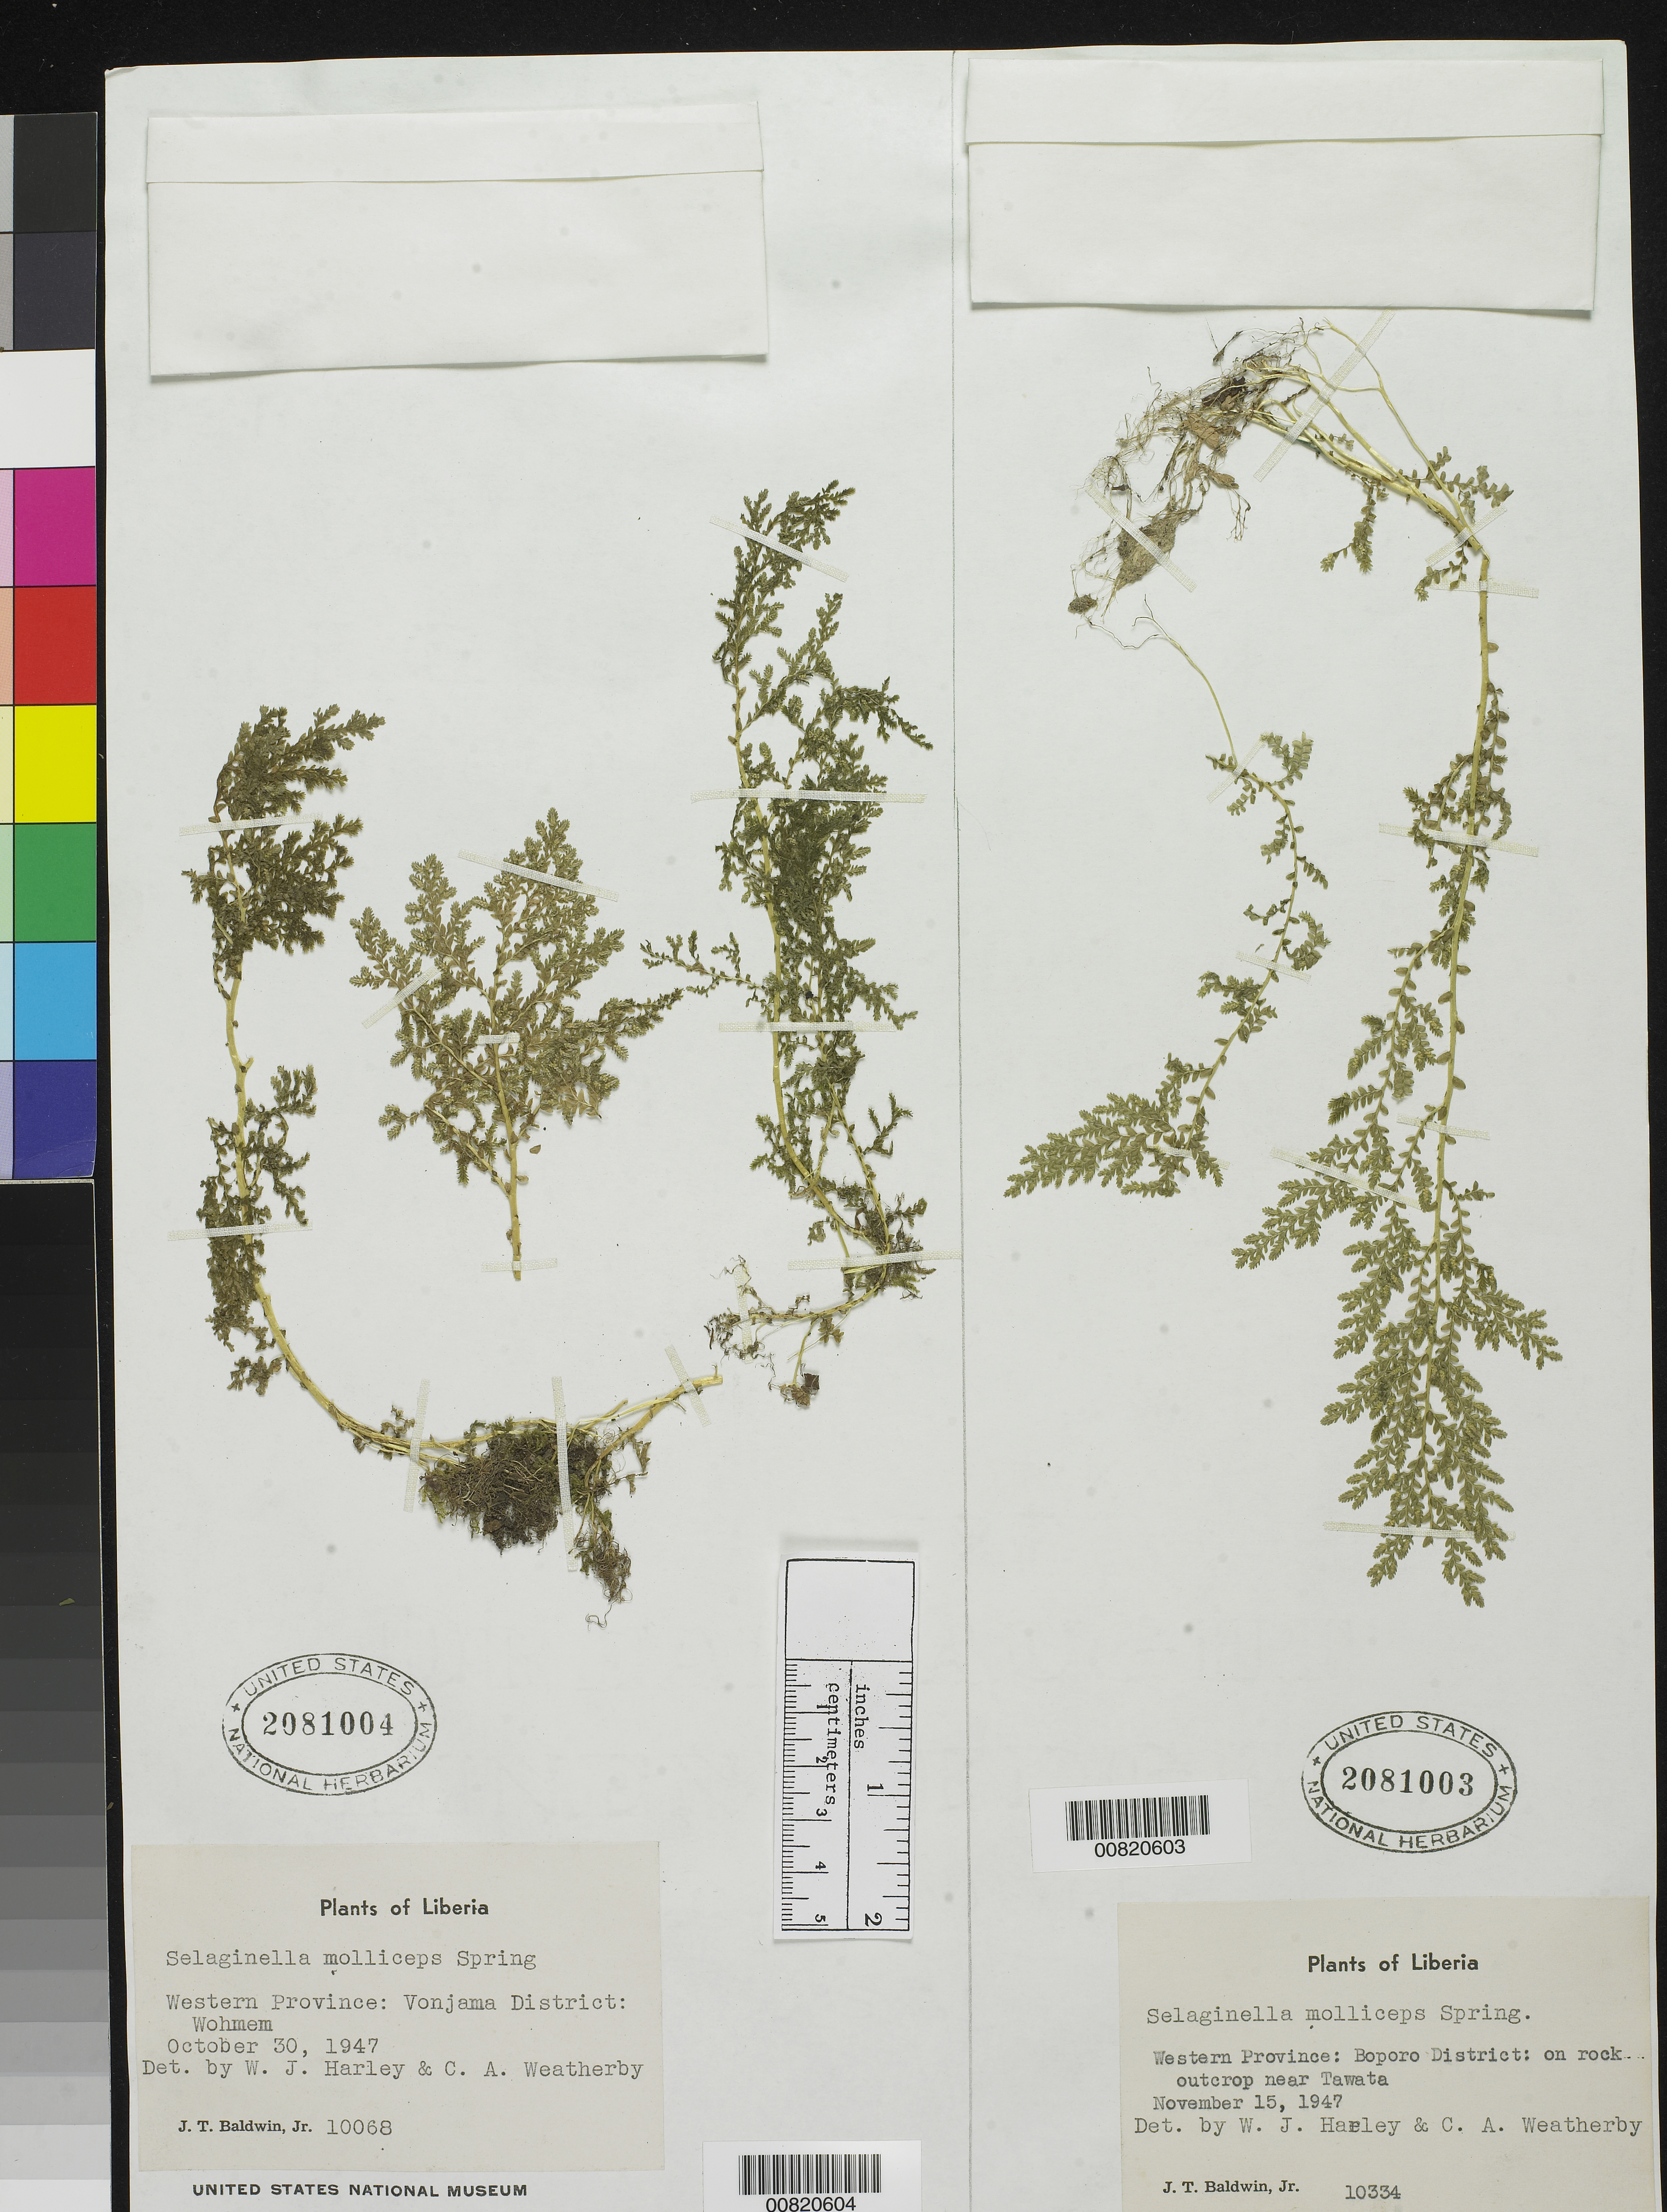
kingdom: Plantae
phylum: Tracheophyta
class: Lycopodiopsida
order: Selaginellales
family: Selaginellaceae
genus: Selaginella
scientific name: Selaginella molliceps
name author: Spring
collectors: J. T. Baldwin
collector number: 10068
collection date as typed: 30 Oct 1947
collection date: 1947-10-30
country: Liberia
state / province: Lofa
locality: Western Province: Vonjama District, Wohmen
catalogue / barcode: US 2081004